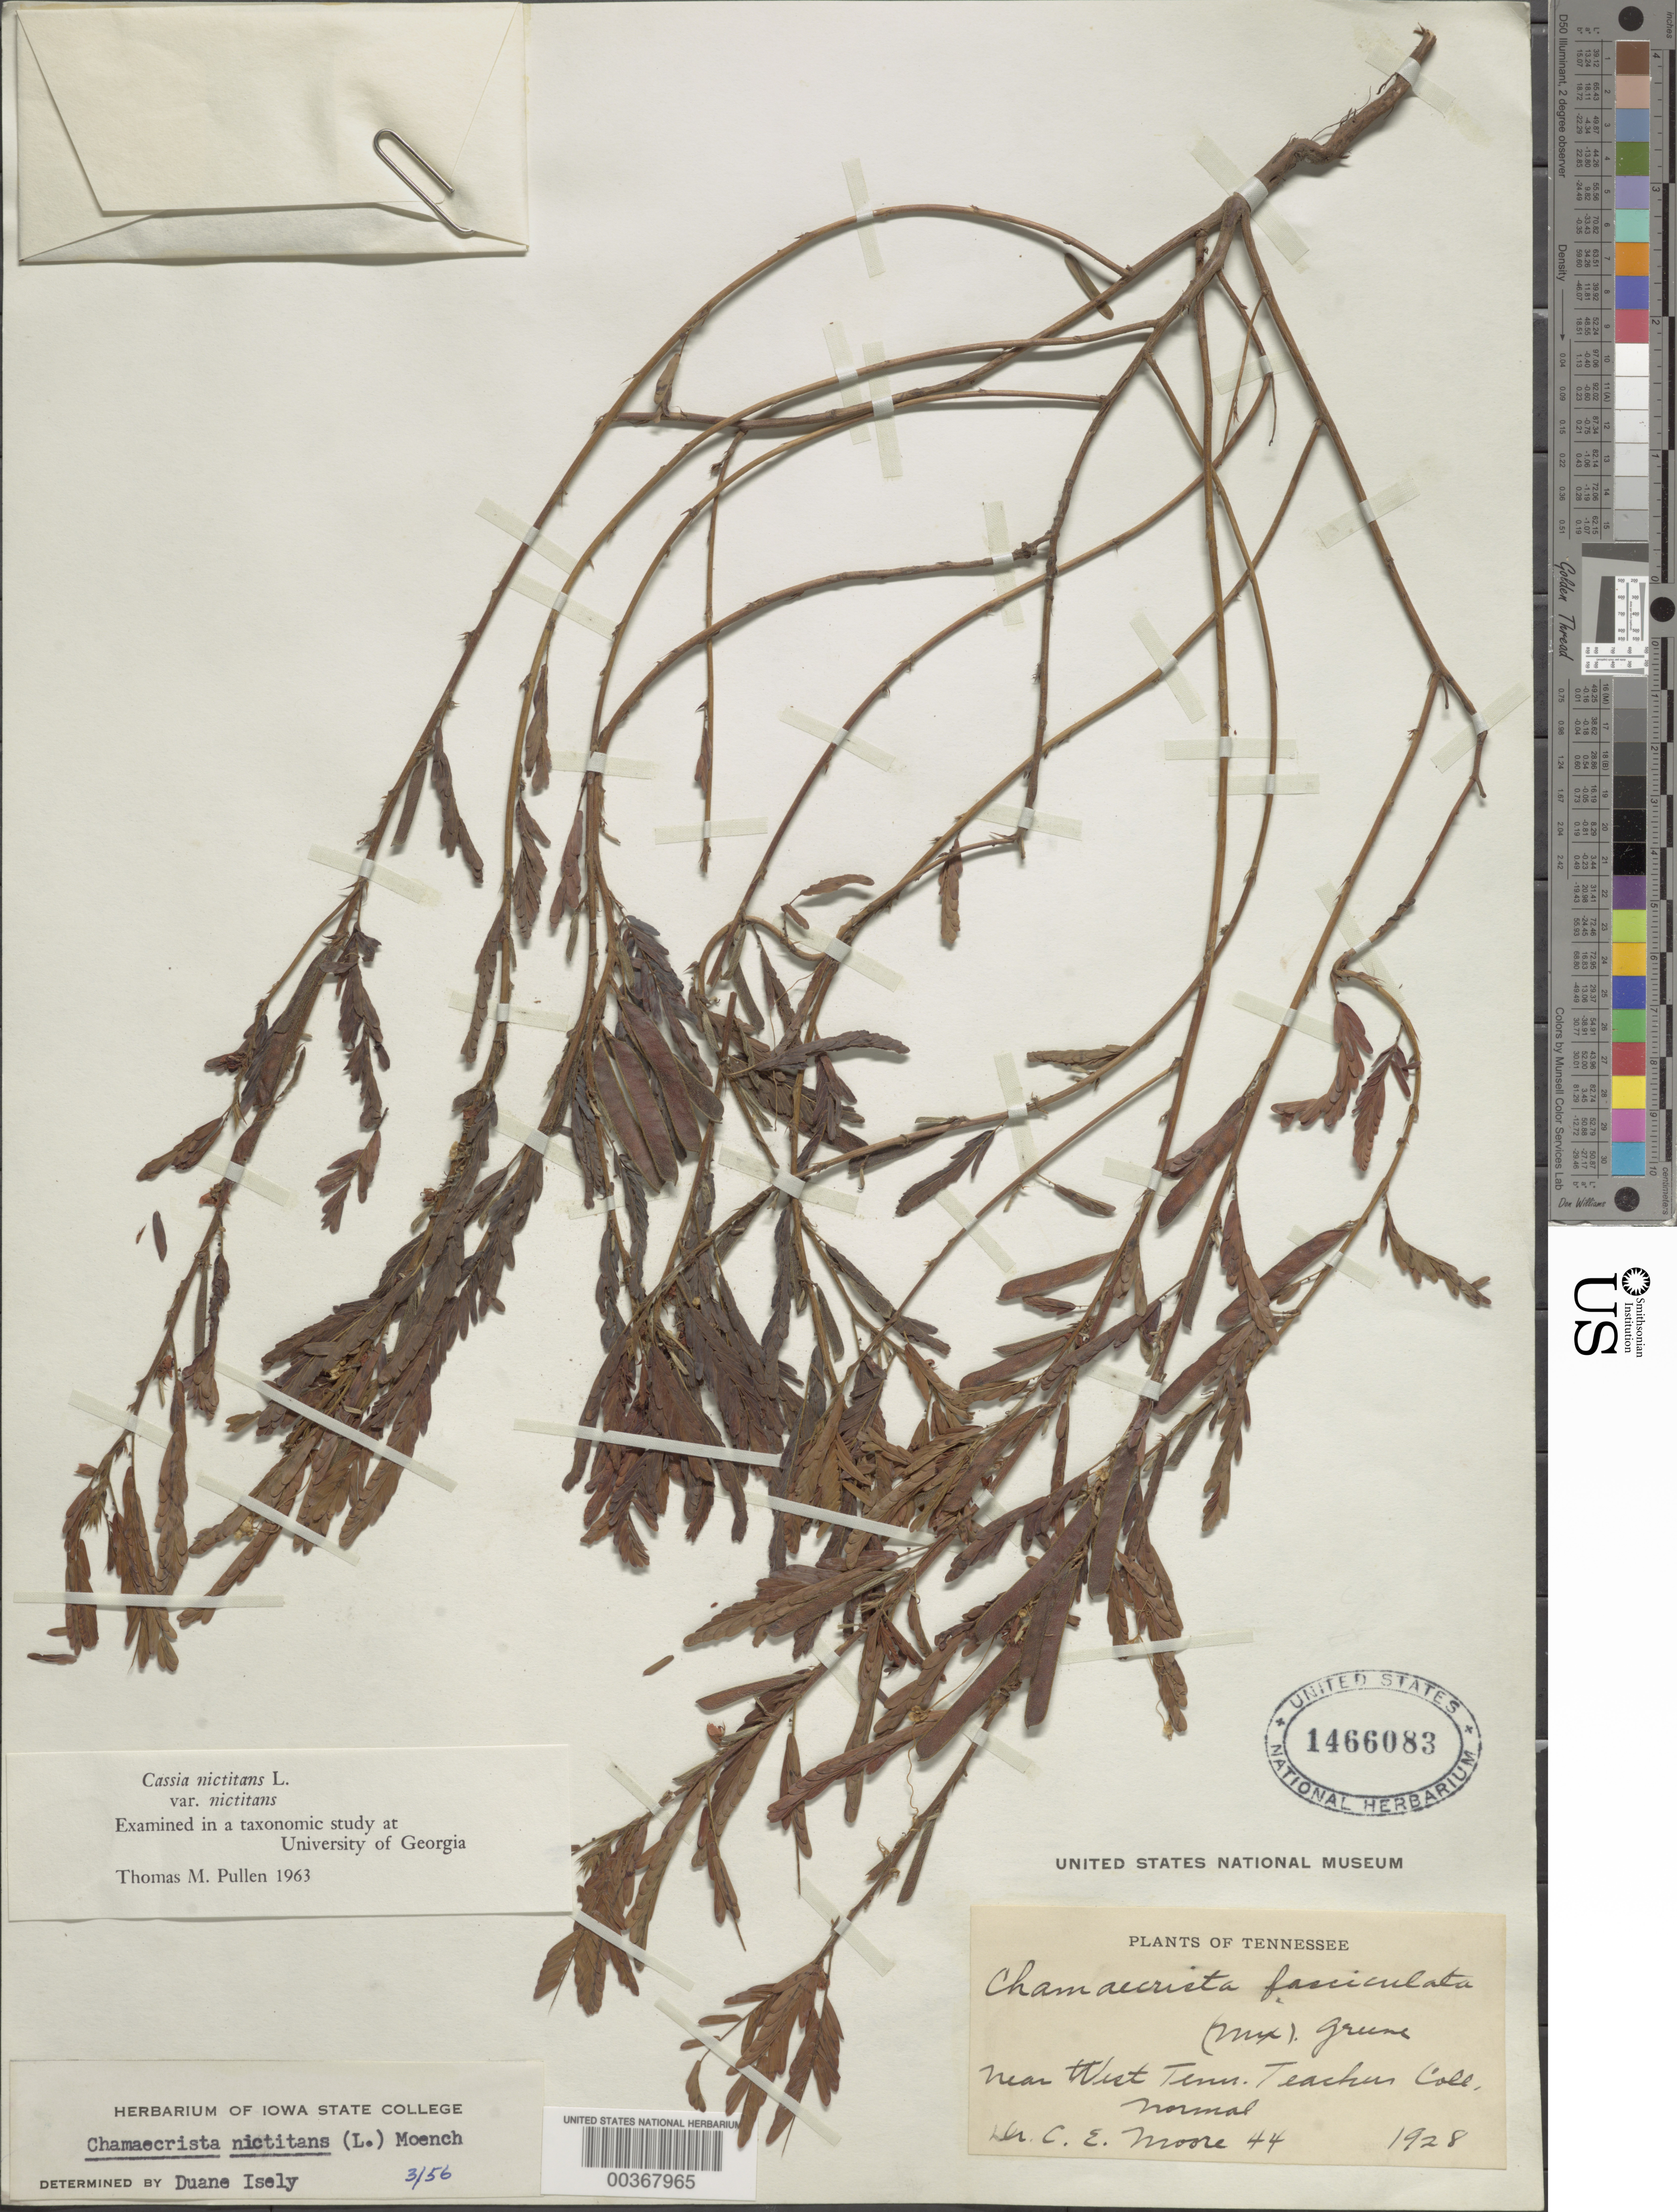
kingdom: Plantae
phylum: Tracheophyta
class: Magnoliopsida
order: Fabales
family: Fabaceae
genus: Chamaecrista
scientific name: Chamaecrista nictitans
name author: (L.) Moench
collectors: C. Moore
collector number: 44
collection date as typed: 1928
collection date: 1928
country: United States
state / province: Tennessee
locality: Near West Tenn. Teachers Coll. Normal.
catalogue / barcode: US 1466083